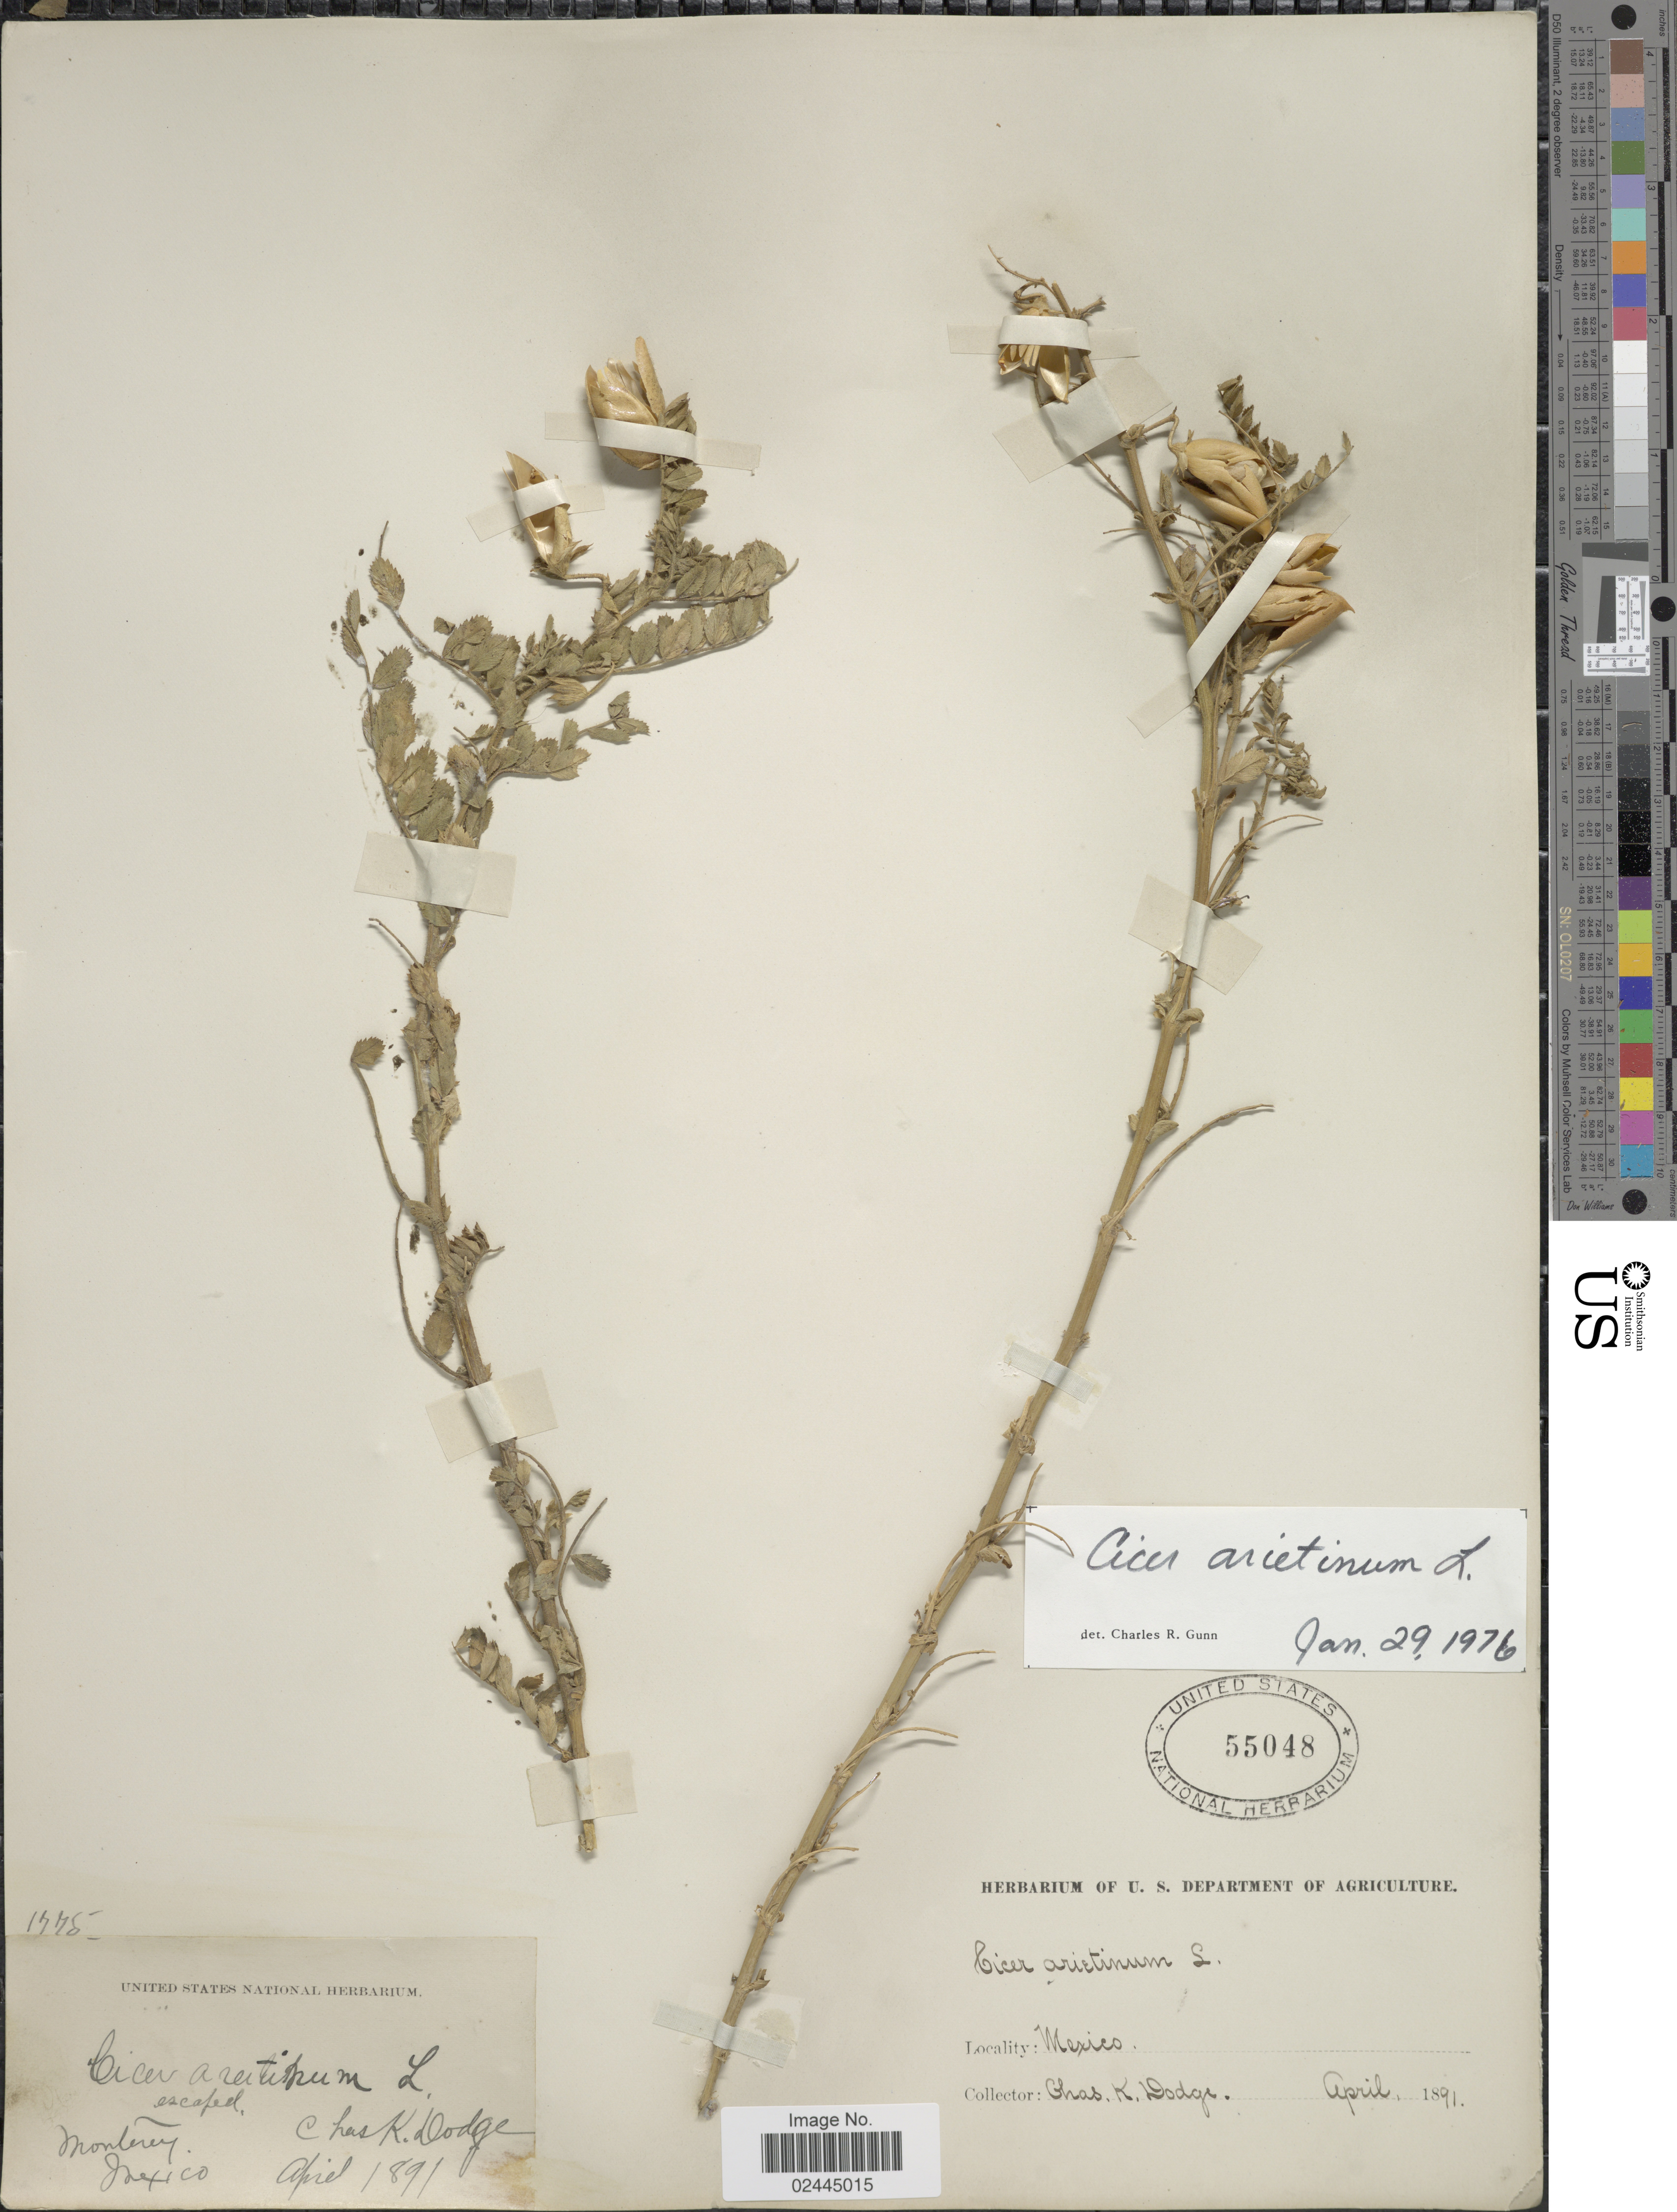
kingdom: Plantae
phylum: Tracheophyta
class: Magnoliopsida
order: Fabales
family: Fabaceae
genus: Cicer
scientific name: Cicer arietinum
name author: L.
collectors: C. K. Dodge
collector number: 1778?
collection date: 1891-04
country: Mexico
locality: Monterey, Mexico.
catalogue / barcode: US 55048